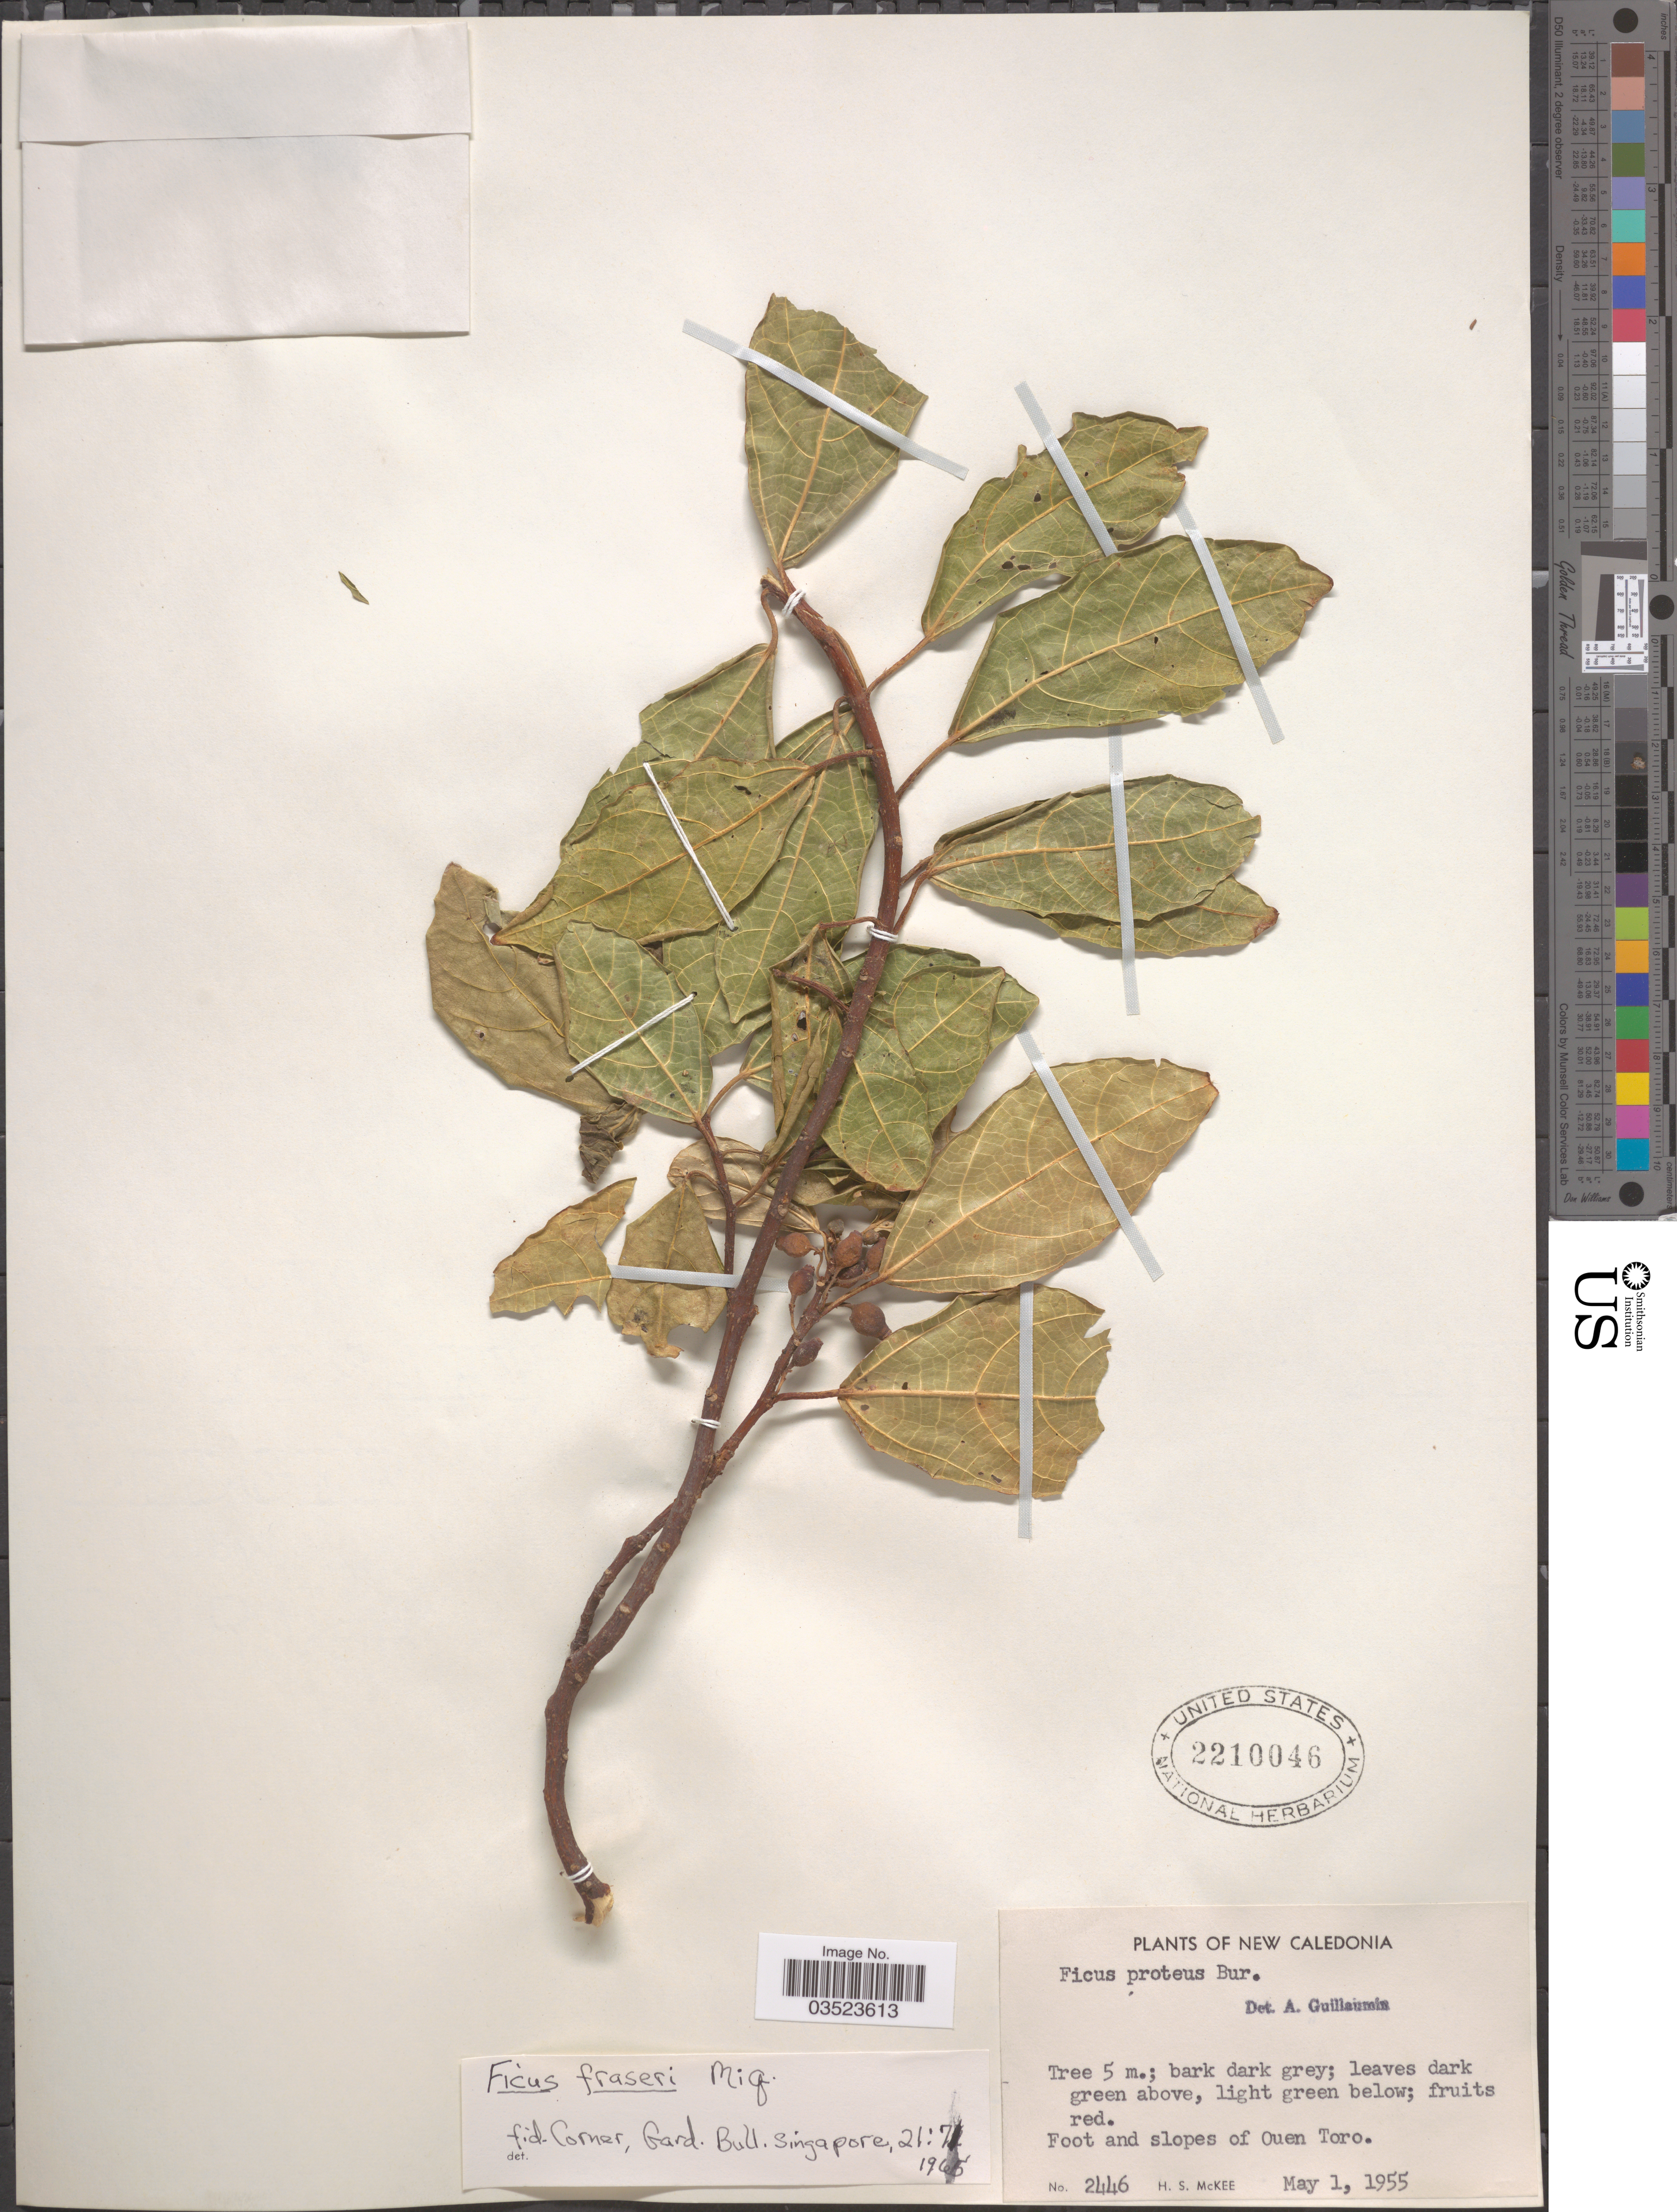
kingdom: Plantae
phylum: Tracheophyta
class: Magnoliopsida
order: Rosales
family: Moraceae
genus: Ficus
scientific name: Ficus fraseri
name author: Miq.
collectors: H. S. McKee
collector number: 2446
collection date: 1955-05-01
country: New Caledonia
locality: Foot and slopes of Ouen Toro.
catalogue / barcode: US 2210046